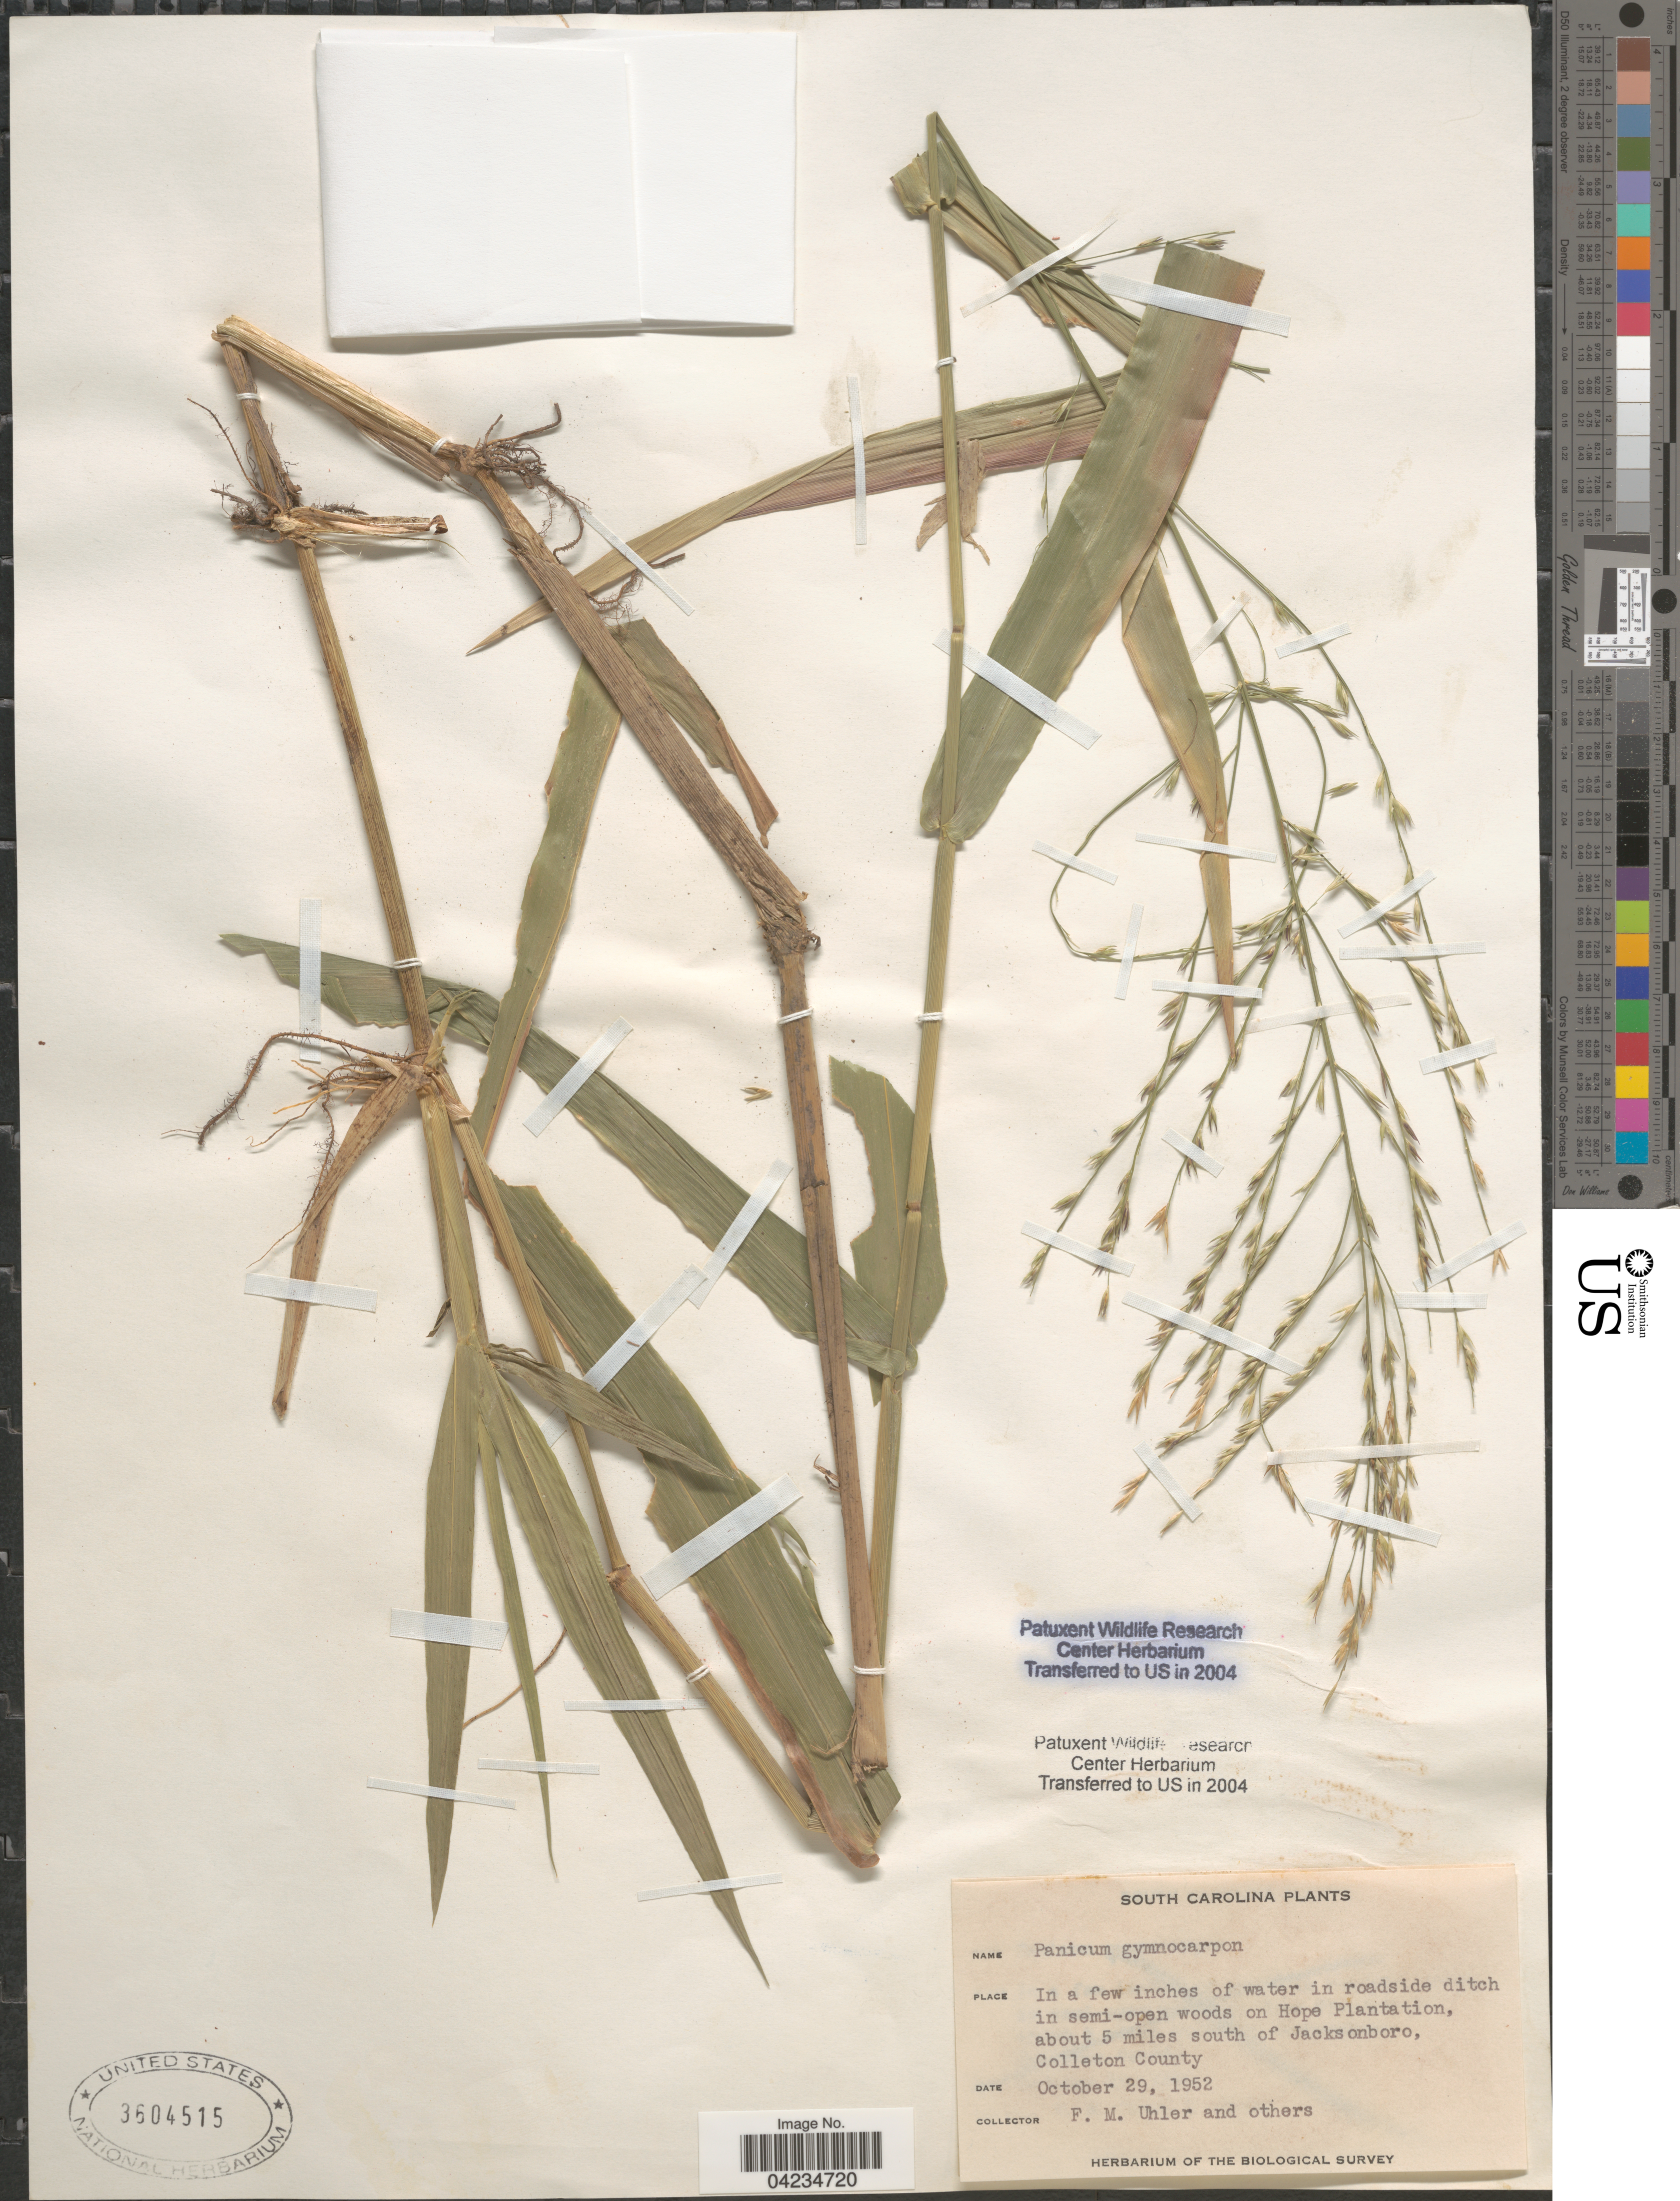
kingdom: Plantae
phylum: Tracheophyta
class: Liliopsida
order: Poales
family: Poaceae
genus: Phanopyrum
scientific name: Phanopyrum gymnocarpon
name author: (Elliott) Nash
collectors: F. M. Uhler & et al.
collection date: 1952-10-29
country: United States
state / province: South Carolina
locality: In a few inches of water in roadside ditch in semi-open woods on Hope Plantation, about 5 miles south of Jacksonboro, Colleton County. Biological Survey.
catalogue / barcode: US 3604515